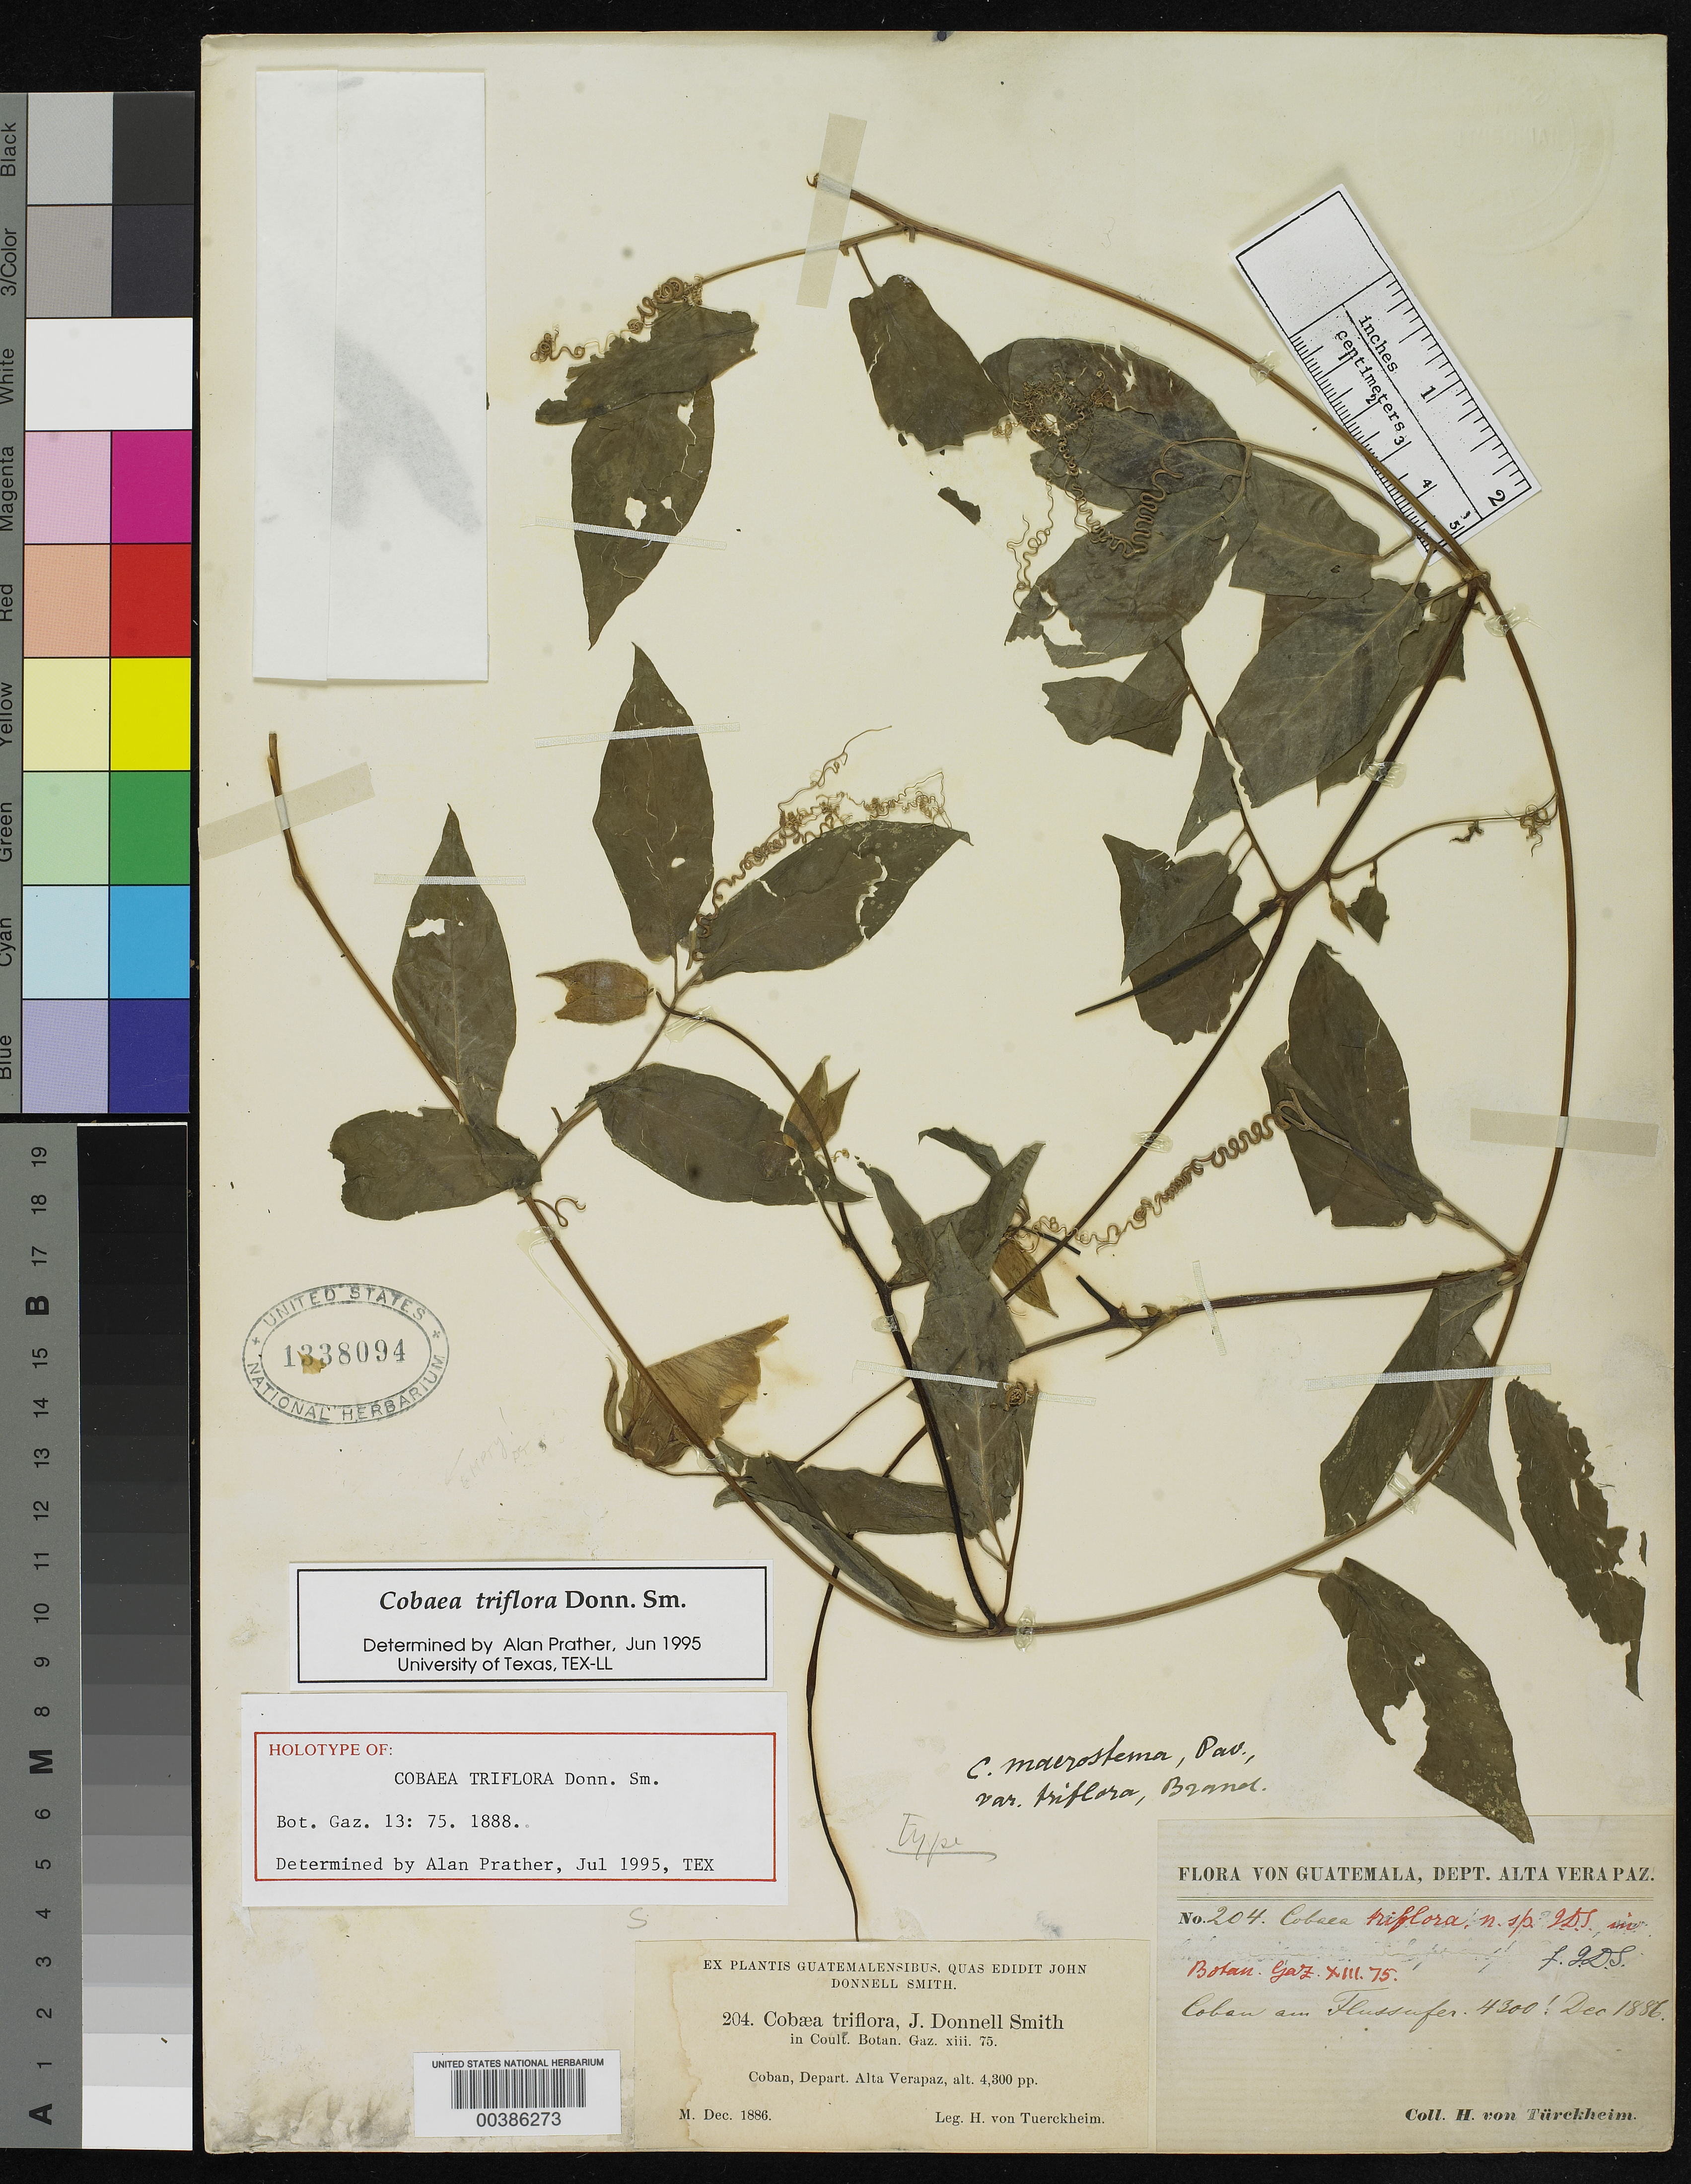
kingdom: Plantae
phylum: Tracheophyta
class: Magnoliopsida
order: Ericales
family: Polemoniaceae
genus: Cobaea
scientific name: Cobaea triflora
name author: Donn. Sm.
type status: Holotype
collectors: H. von Türckheim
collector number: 204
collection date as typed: Dec 1886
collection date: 1886-12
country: Guatemala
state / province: Alta Verapaz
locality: Cobán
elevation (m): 1311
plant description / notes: Protologue, "Banks of Rio Cajabon, near Coban, alt. 4,300 feet, Dec., 1886. (Ex Pl. cit. 204.)". Two US sheets (USNH 1338093, 1338094) were received from the John Donnell Smith herbarium, both numbered 204 but with different collection dates. This sheet (1338094) bears collection date cited in protologue (Dec. 1886) and was annotated as "holotype" by L. Alan Prather (1995). D. Gibson (1966) and Prather (1988) annotated the other US sheet (1338093) as "isotype" (Prather also cited a US isotype, 1999, Syst. Bot. Monogr. 57: 73) but that sheet bears 2 labels; Donnell Smith's label is identical to that on the other sheet, with same date (Dec. 1886) but Türckheim's original label indicates it was collected Jan. 1888, and thus it cannot be considered part of the type (although it is surely original material).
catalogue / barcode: US 1338094